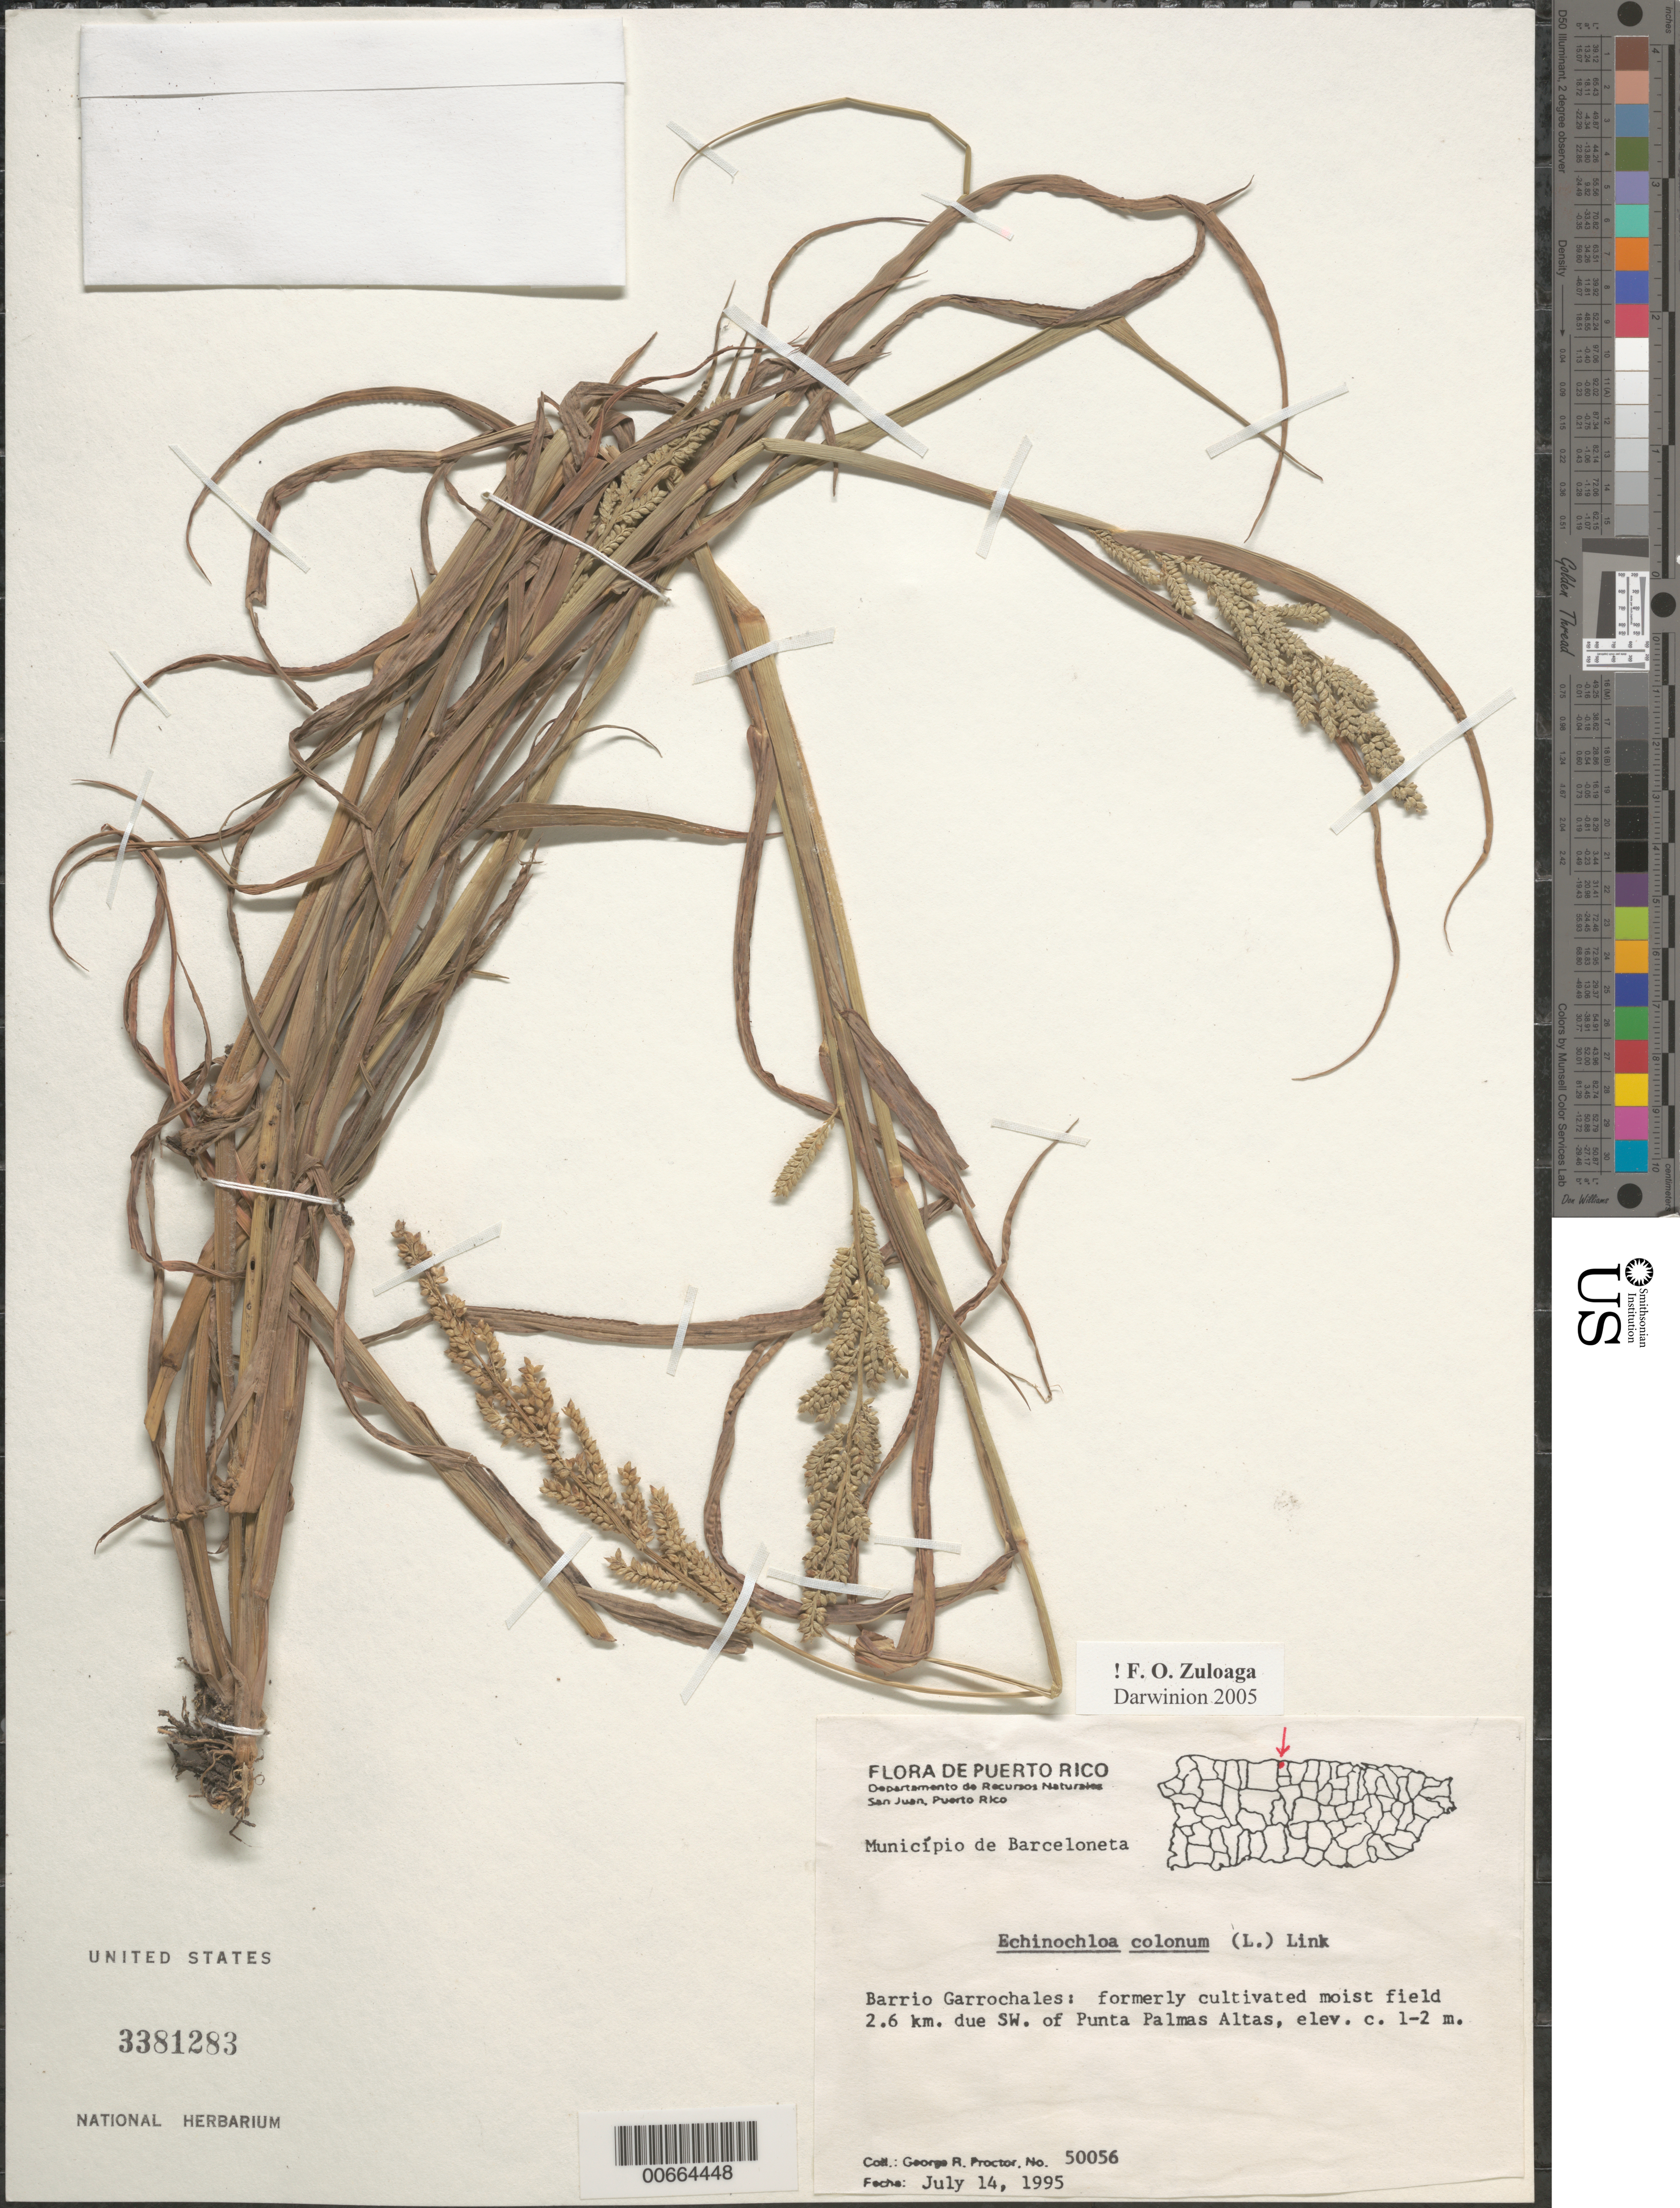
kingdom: Plantae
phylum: Tracheophyta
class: Liliopsida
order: Poales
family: Poaceae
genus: Echinochloa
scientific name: Echinochloa colona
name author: (L.) Link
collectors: G. R. Proctor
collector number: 50056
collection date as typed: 14 Jul 1995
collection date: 1995-07-14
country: Puerto Rico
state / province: Barceloneta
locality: Mun. Barceloneta, Barrio Garrochales: formerly cultivated moist field 2.6 km due SW of Punta Palmas Altas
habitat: Formerly cultivated moist field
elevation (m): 1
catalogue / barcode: US 3381283